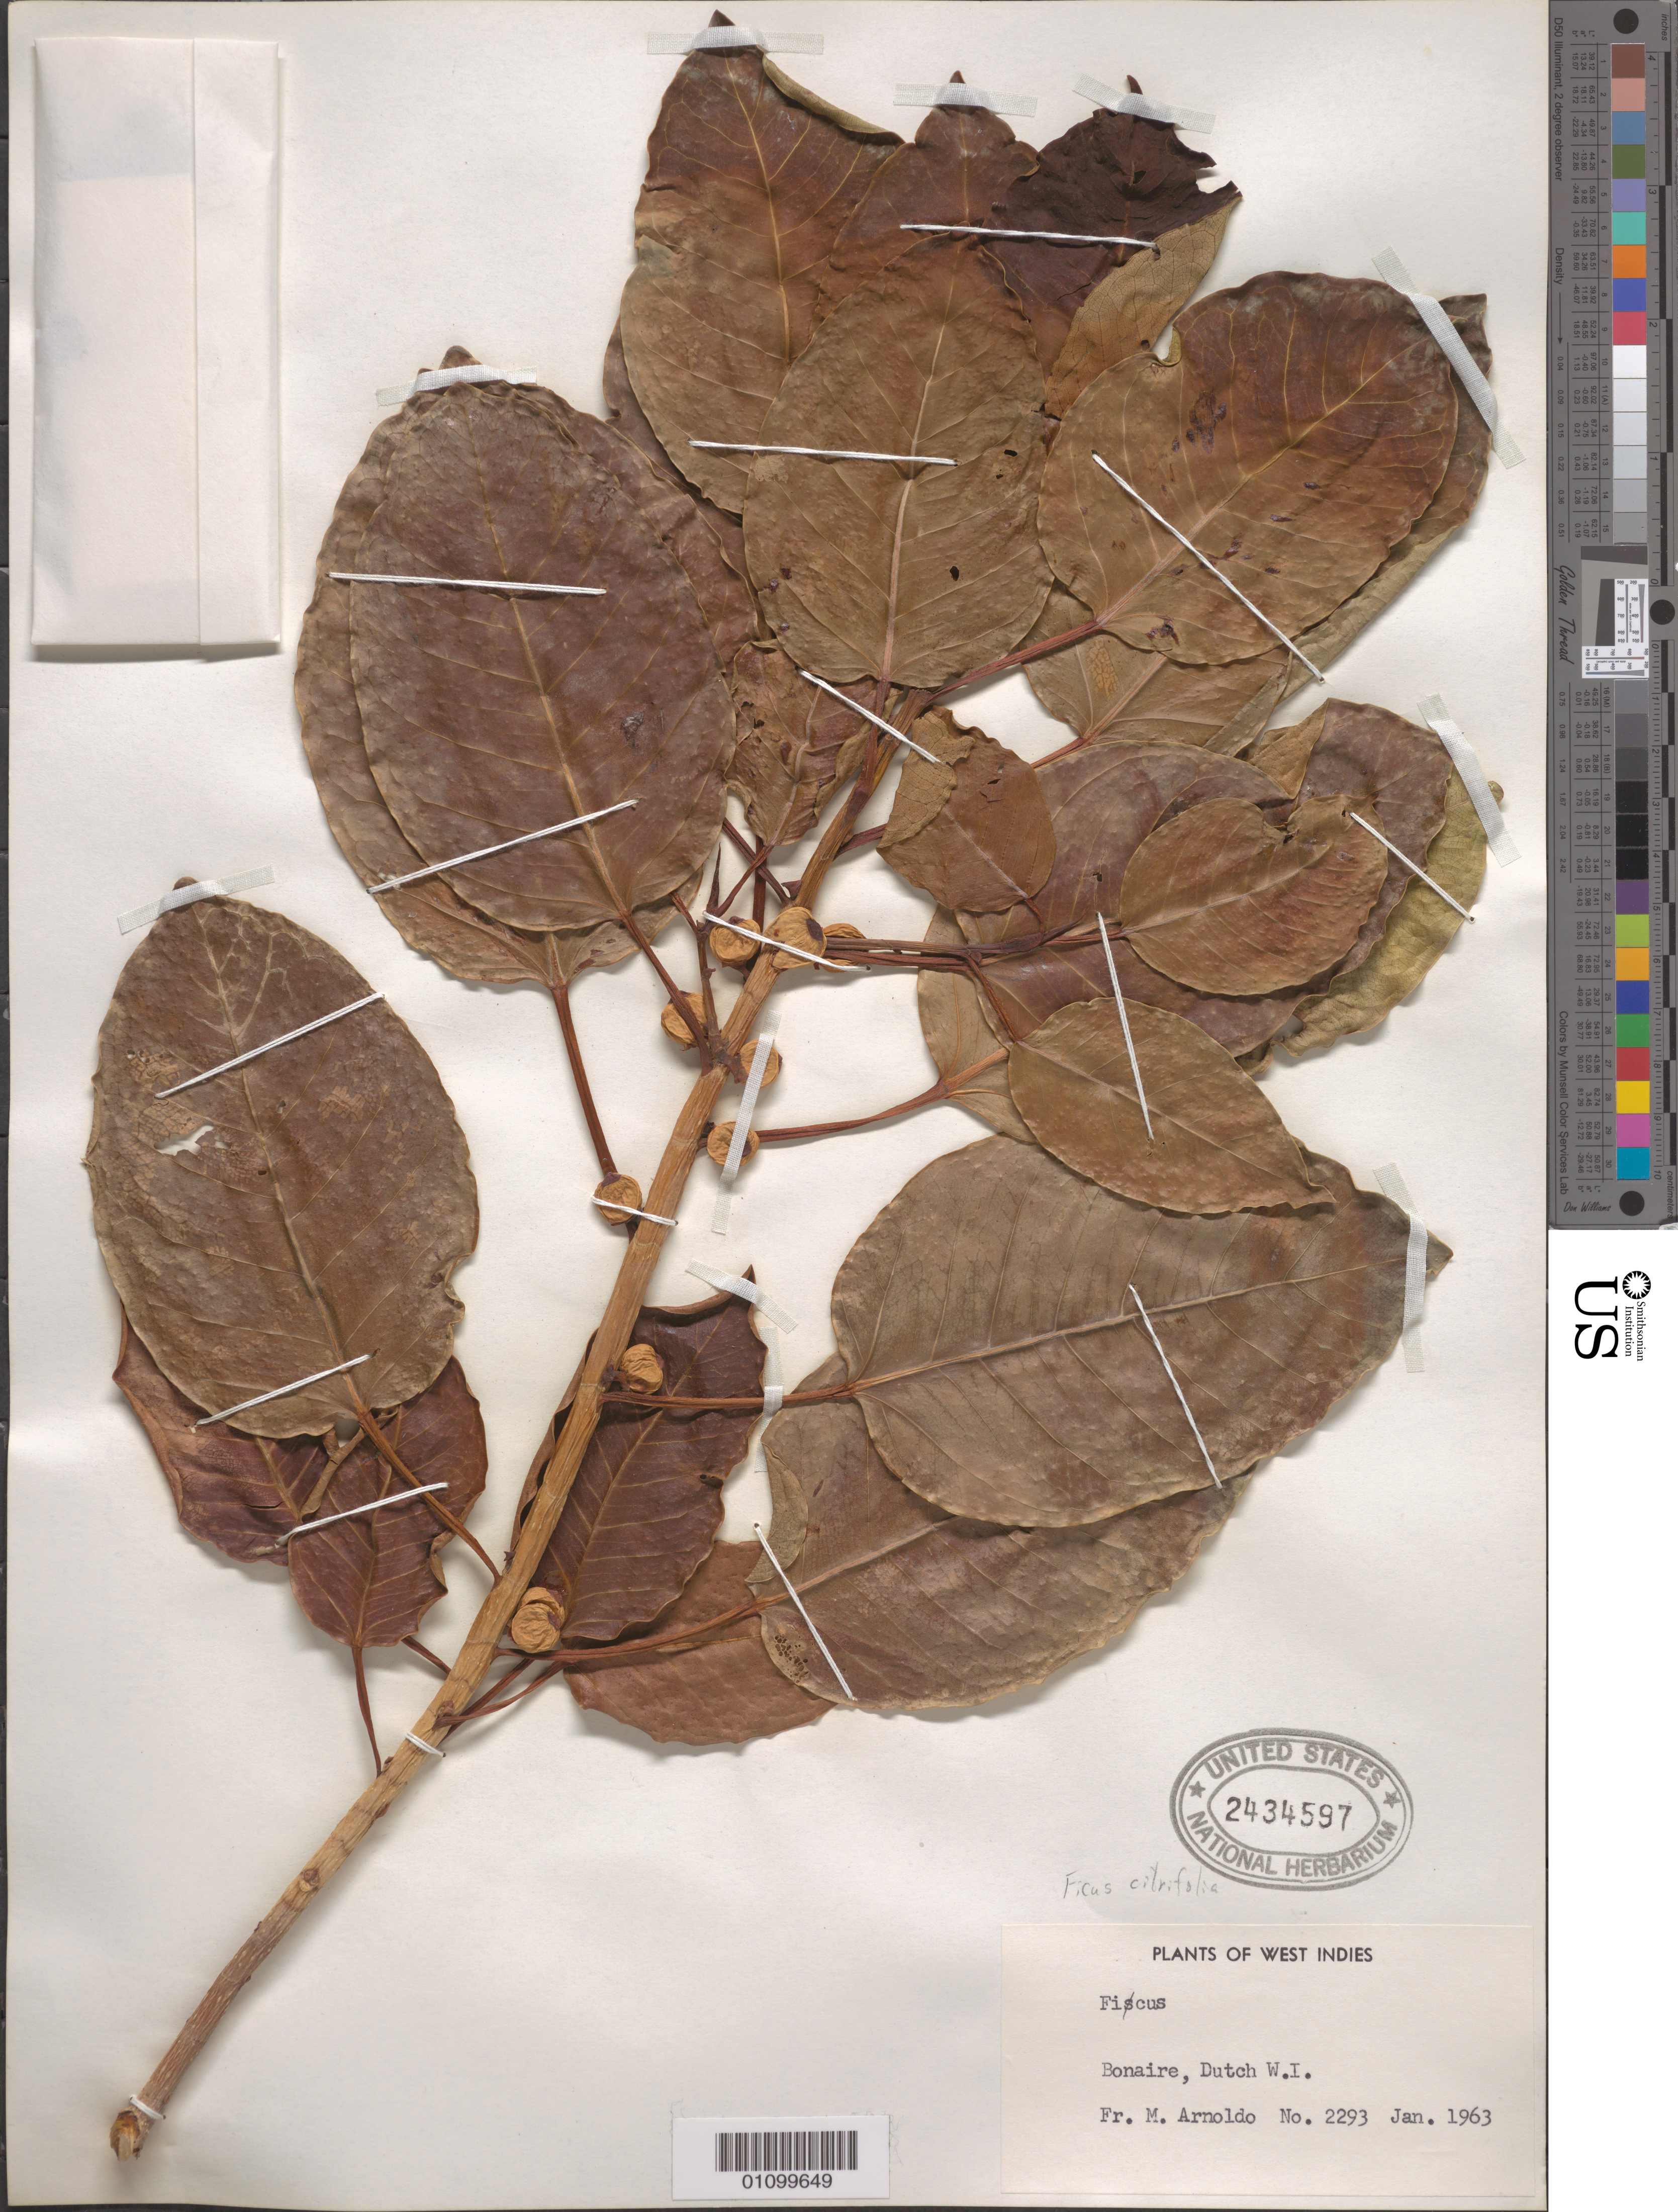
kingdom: Plantae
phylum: Tracheophyta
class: Magnoliopsida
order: Rosales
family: Moraceae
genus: Ficus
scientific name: Ficus citrifolia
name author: Mill.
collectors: N. Arnoldo-Broeders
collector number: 2293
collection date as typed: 01 Jan 1963 to 31 Jan 1963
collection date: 1963-01-01/1963-01-31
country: Netherlands Antilles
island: Bonaire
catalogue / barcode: US 2434597